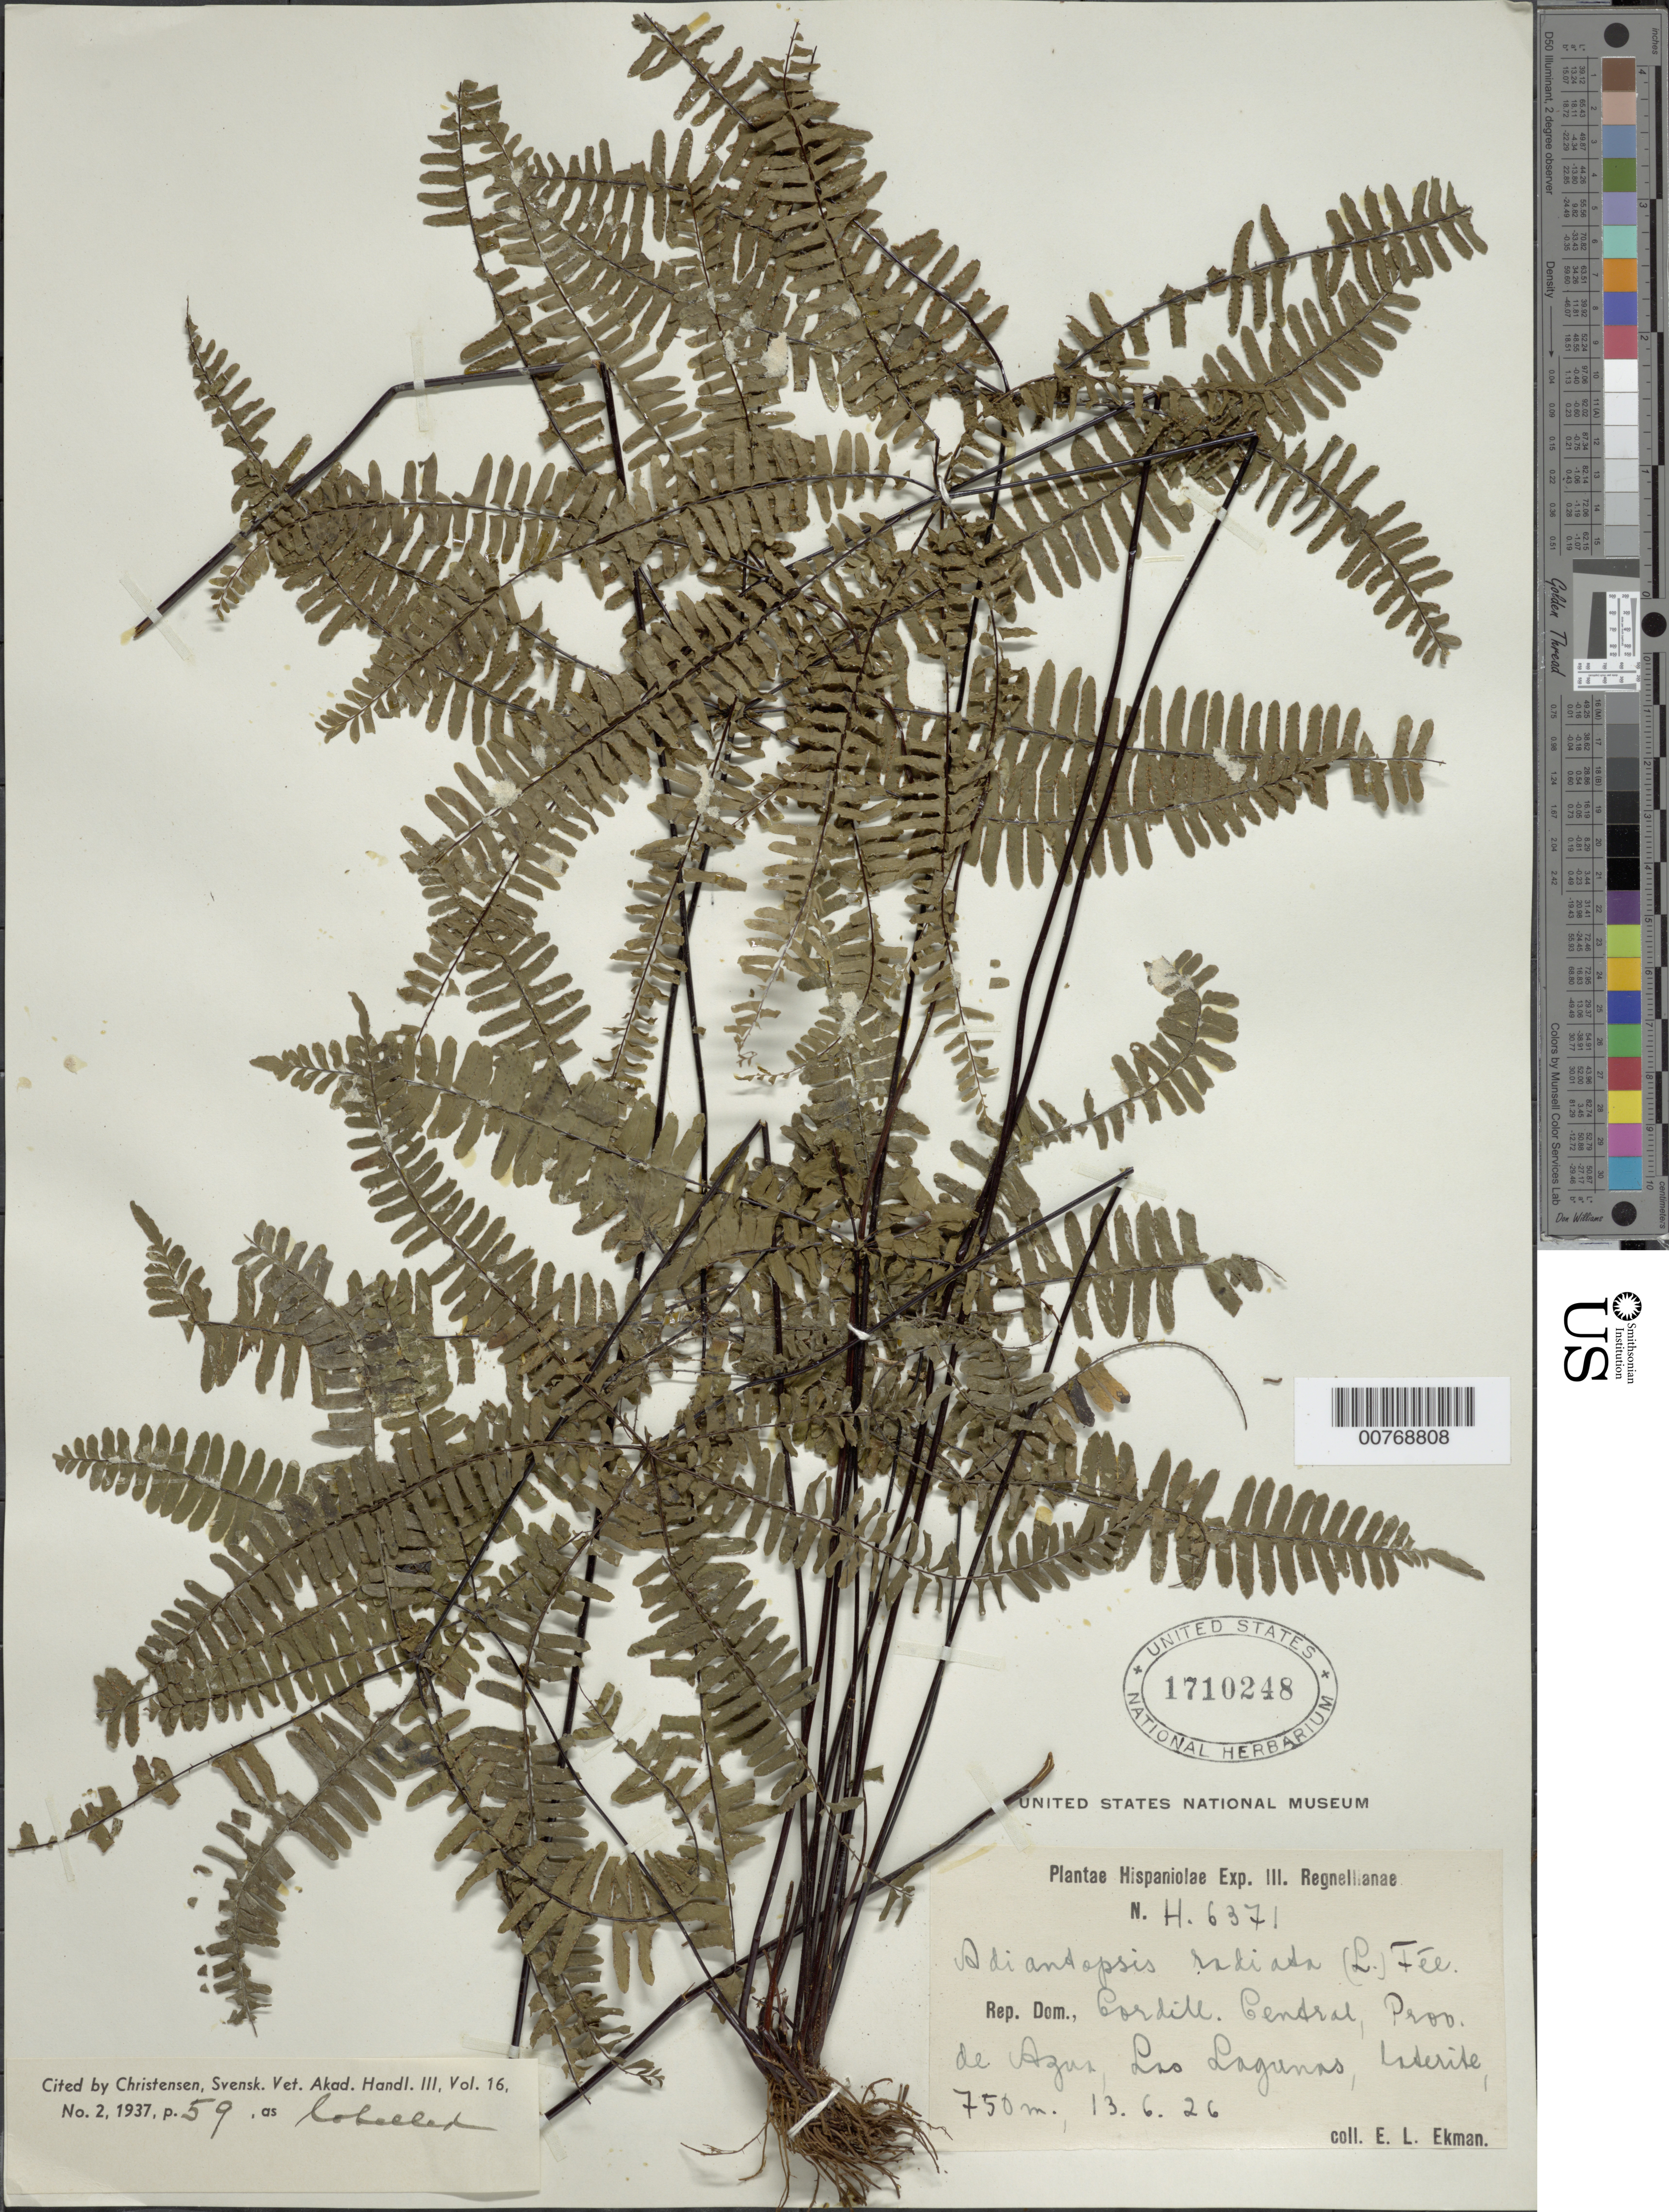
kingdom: Plantae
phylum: Tracheophyta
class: Polypodiopsida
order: Polypodiales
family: Pteridaceae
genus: Adiantopsis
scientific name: Adiantopsis radiata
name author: (L.) Fée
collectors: E. L. Ekman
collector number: H 6371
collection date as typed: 13 Jun 1926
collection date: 1926-06-13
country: Dominican Republic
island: Hispaniola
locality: Cordillera Central, Provincia de Azua, Las Lagunas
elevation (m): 750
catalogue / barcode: US 1710248